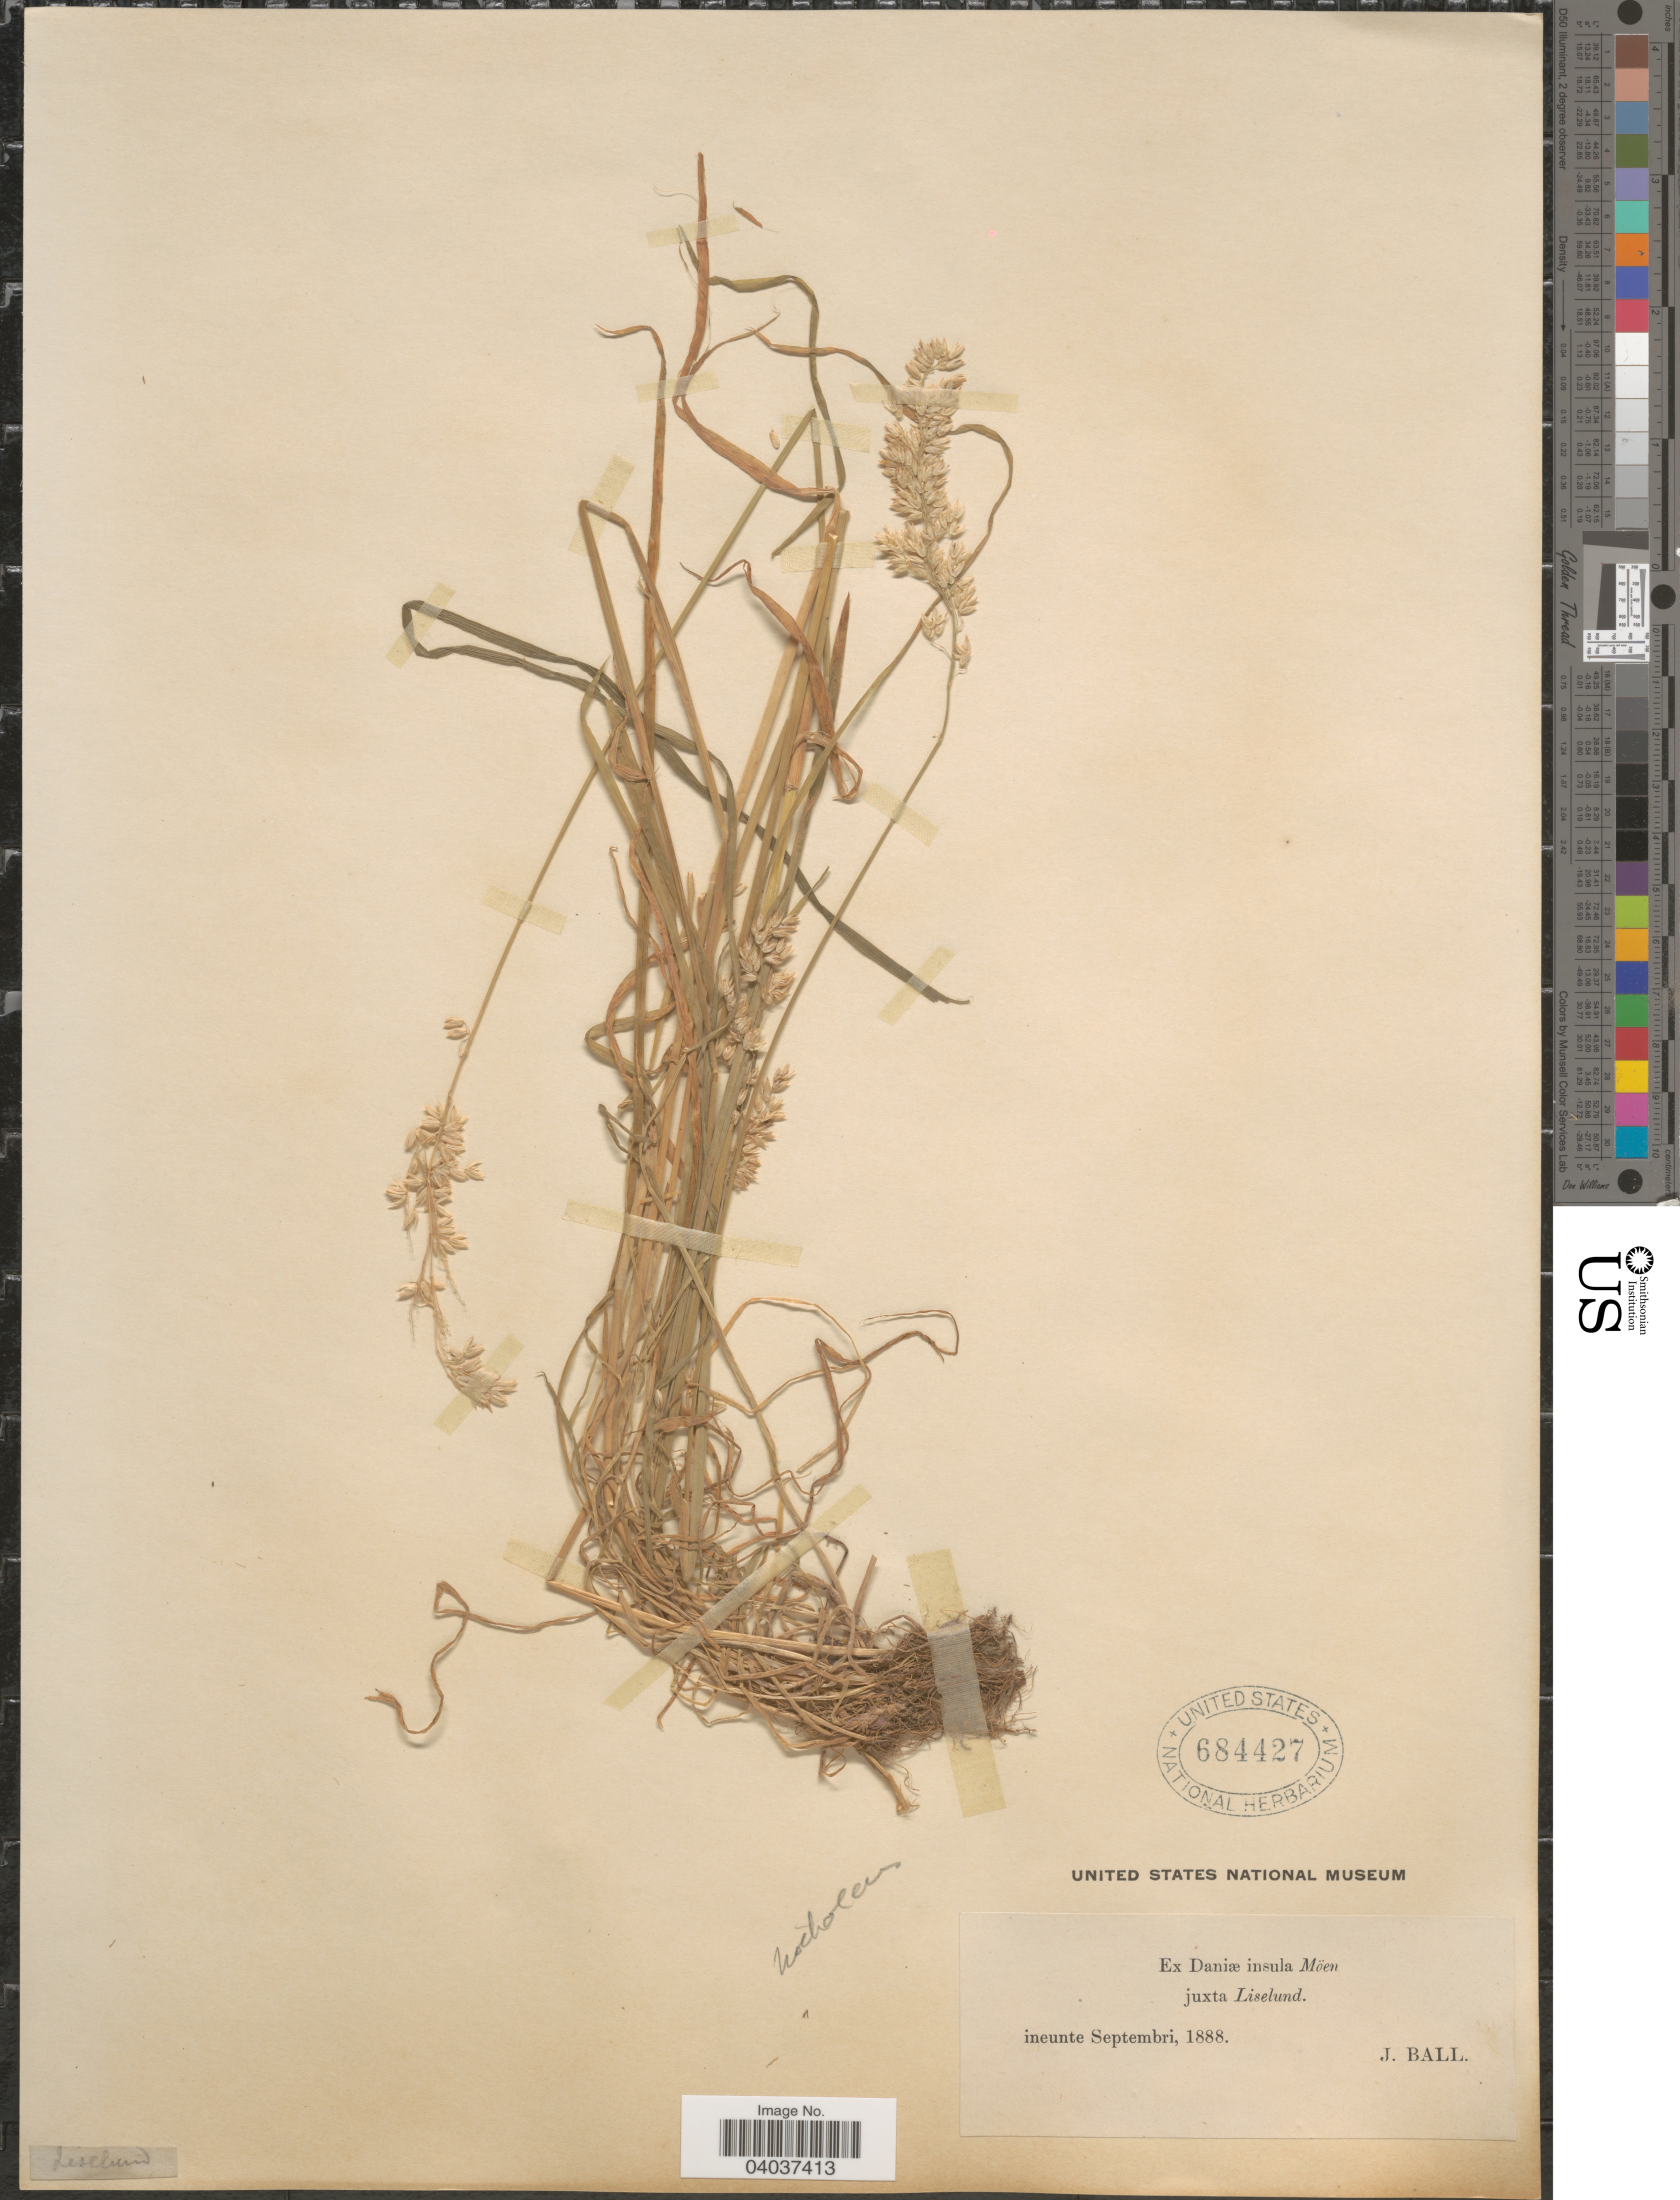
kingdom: Plantae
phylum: Tracheophyta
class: Liliopsida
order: Poales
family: Poaceae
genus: Holcus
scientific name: Holcus lanatus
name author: L.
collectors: J. Ball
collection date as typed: ineunte Septembri, 1888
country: Denmark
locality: Ex Daniæ insua Möen juxta Liseland.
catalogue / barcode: US 684427